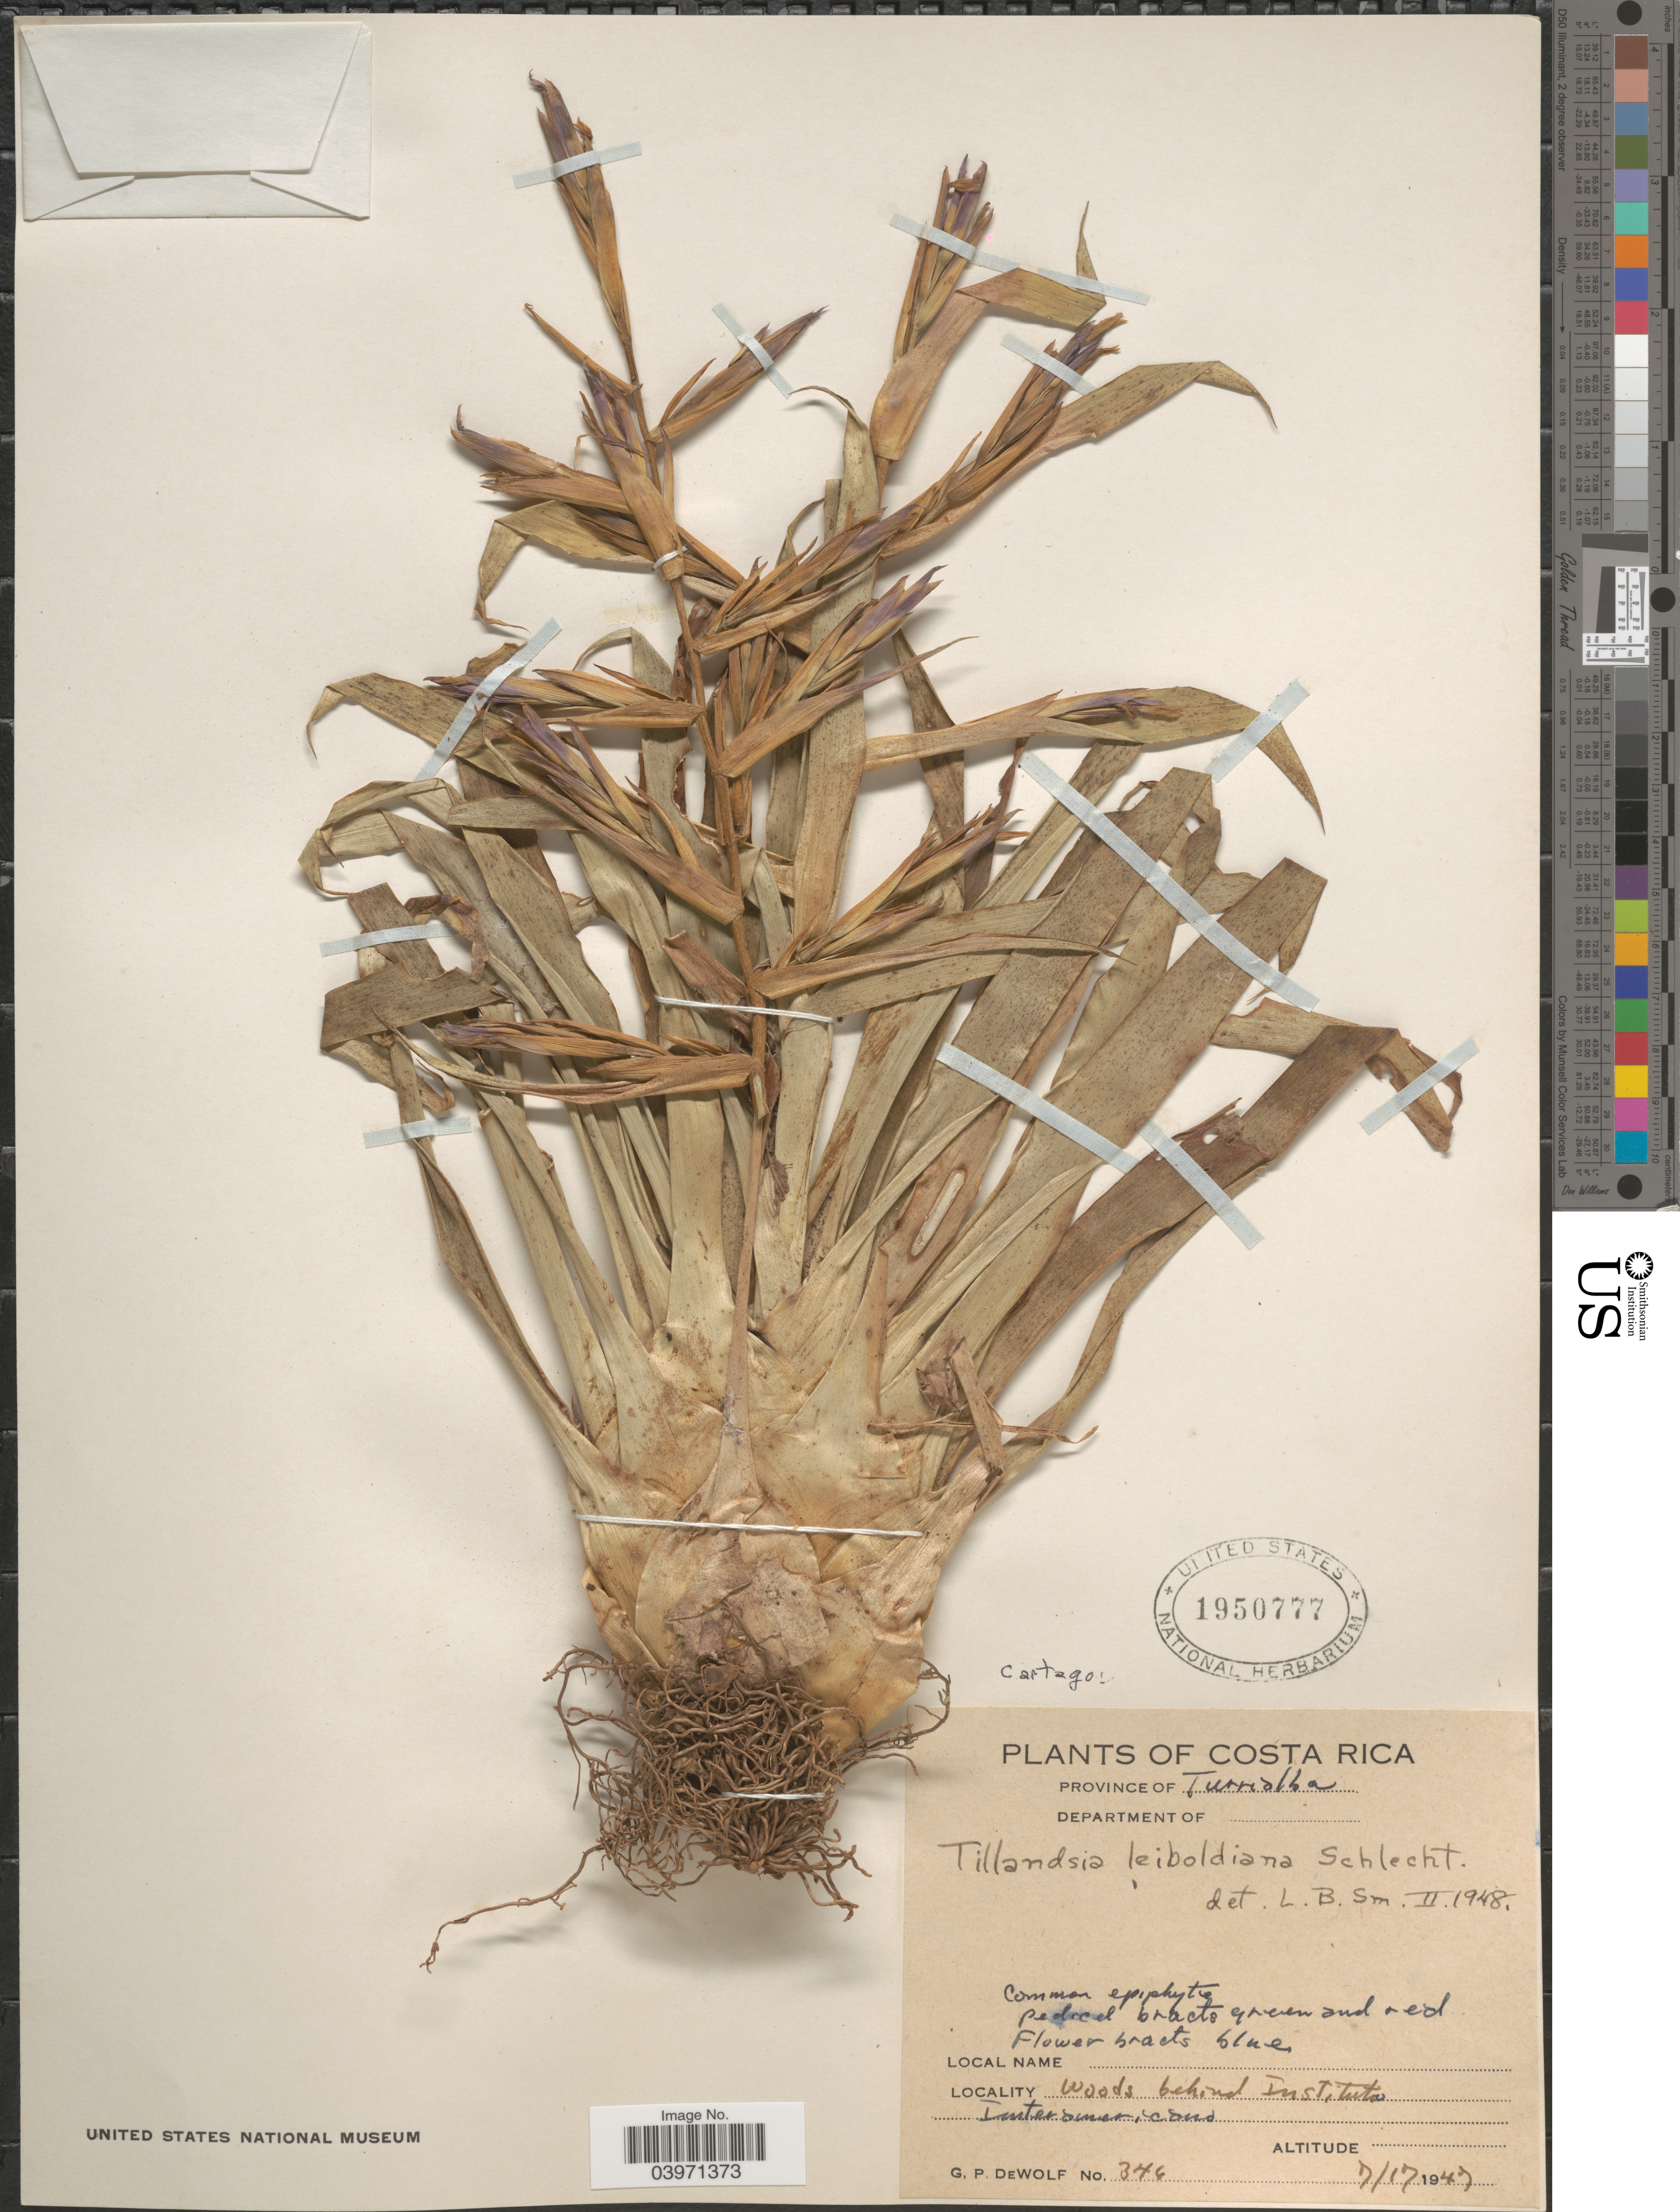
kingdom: Plantae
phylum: Tracheophyta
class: Liliopsida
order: Poales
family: Bromeliaceae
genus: Tillandsia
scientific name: Tillandsia leiboldiana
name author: Schltdl.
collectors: G. DeWolf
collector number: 346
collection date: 1947-07-17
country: Costa Rica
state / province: Cartago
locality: Province of Turrialba. Woods behind Instituto. Interamericano.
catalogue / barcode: US 1950777